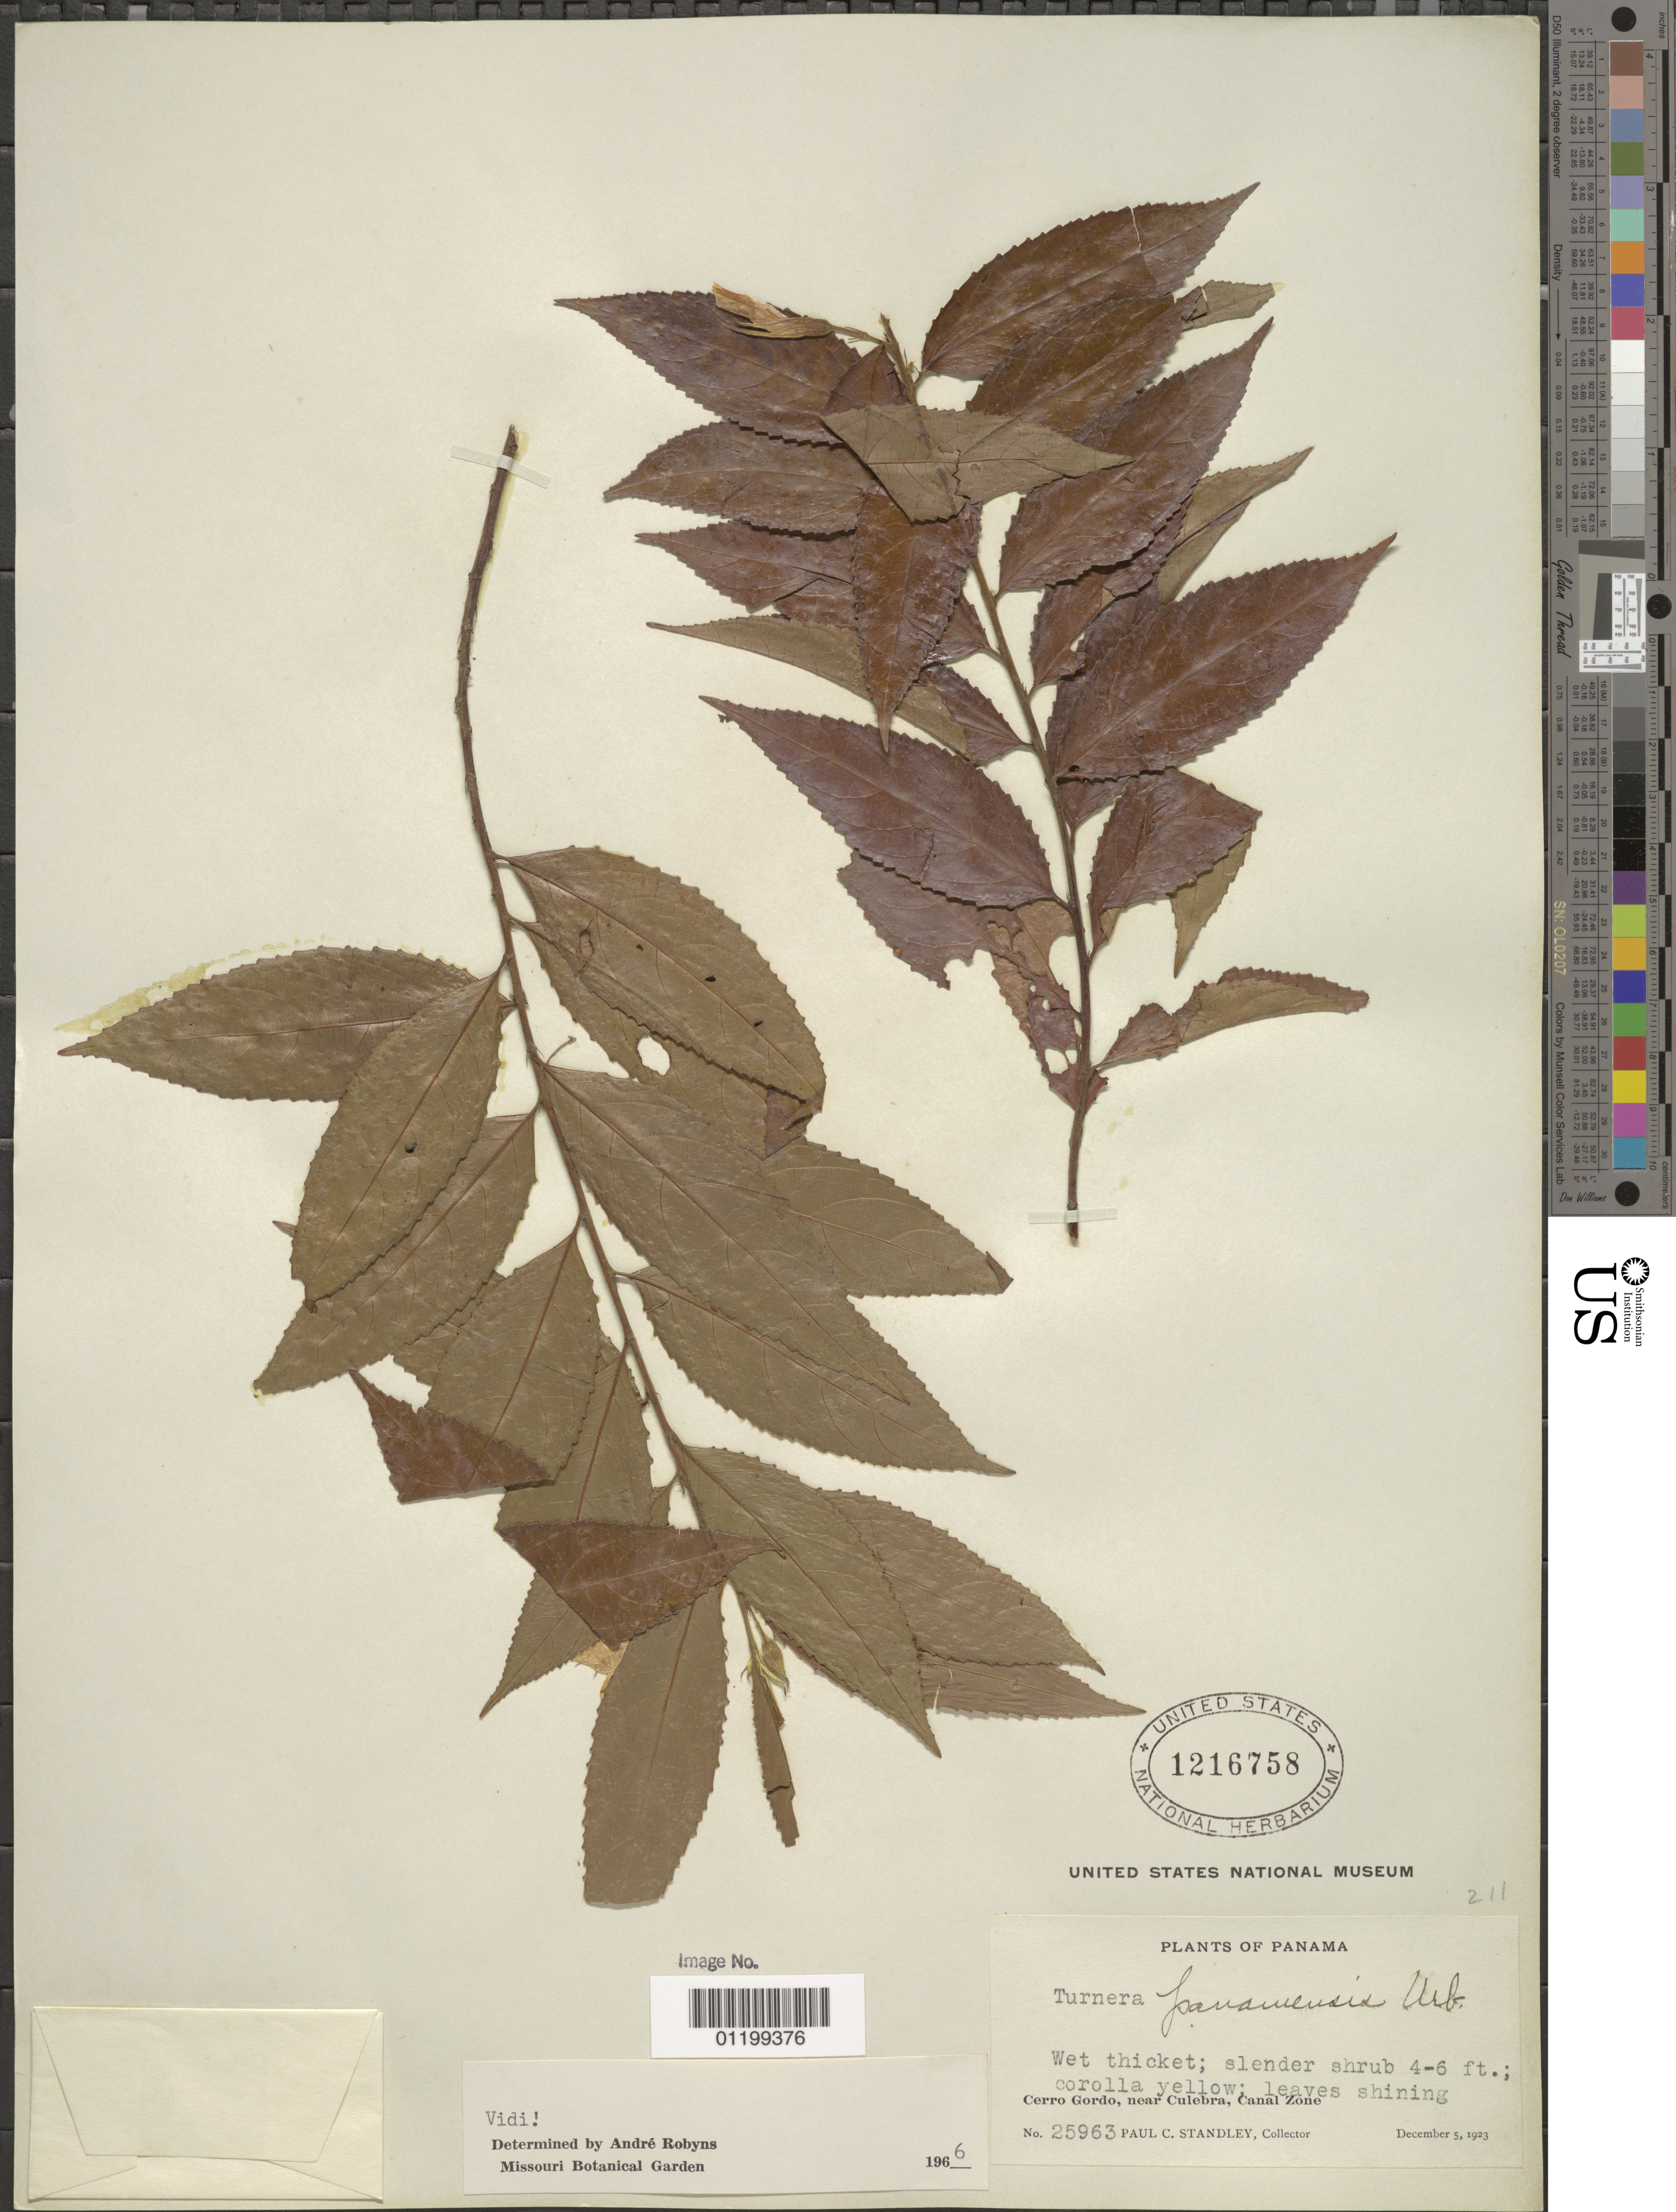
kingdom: Plantae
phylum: Tracheophyta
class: Magnoliopsida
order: Malpighiales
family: Turneraceae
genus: Turnera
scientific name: Turnera panamensis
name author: Urb.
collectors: P. C. Standley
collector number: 25963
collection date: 1923-12-05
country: Panama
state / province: Panamá Oeste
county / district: Canal Zone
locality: Cerro Gordo, near Culebra.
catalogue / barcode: US 1216758